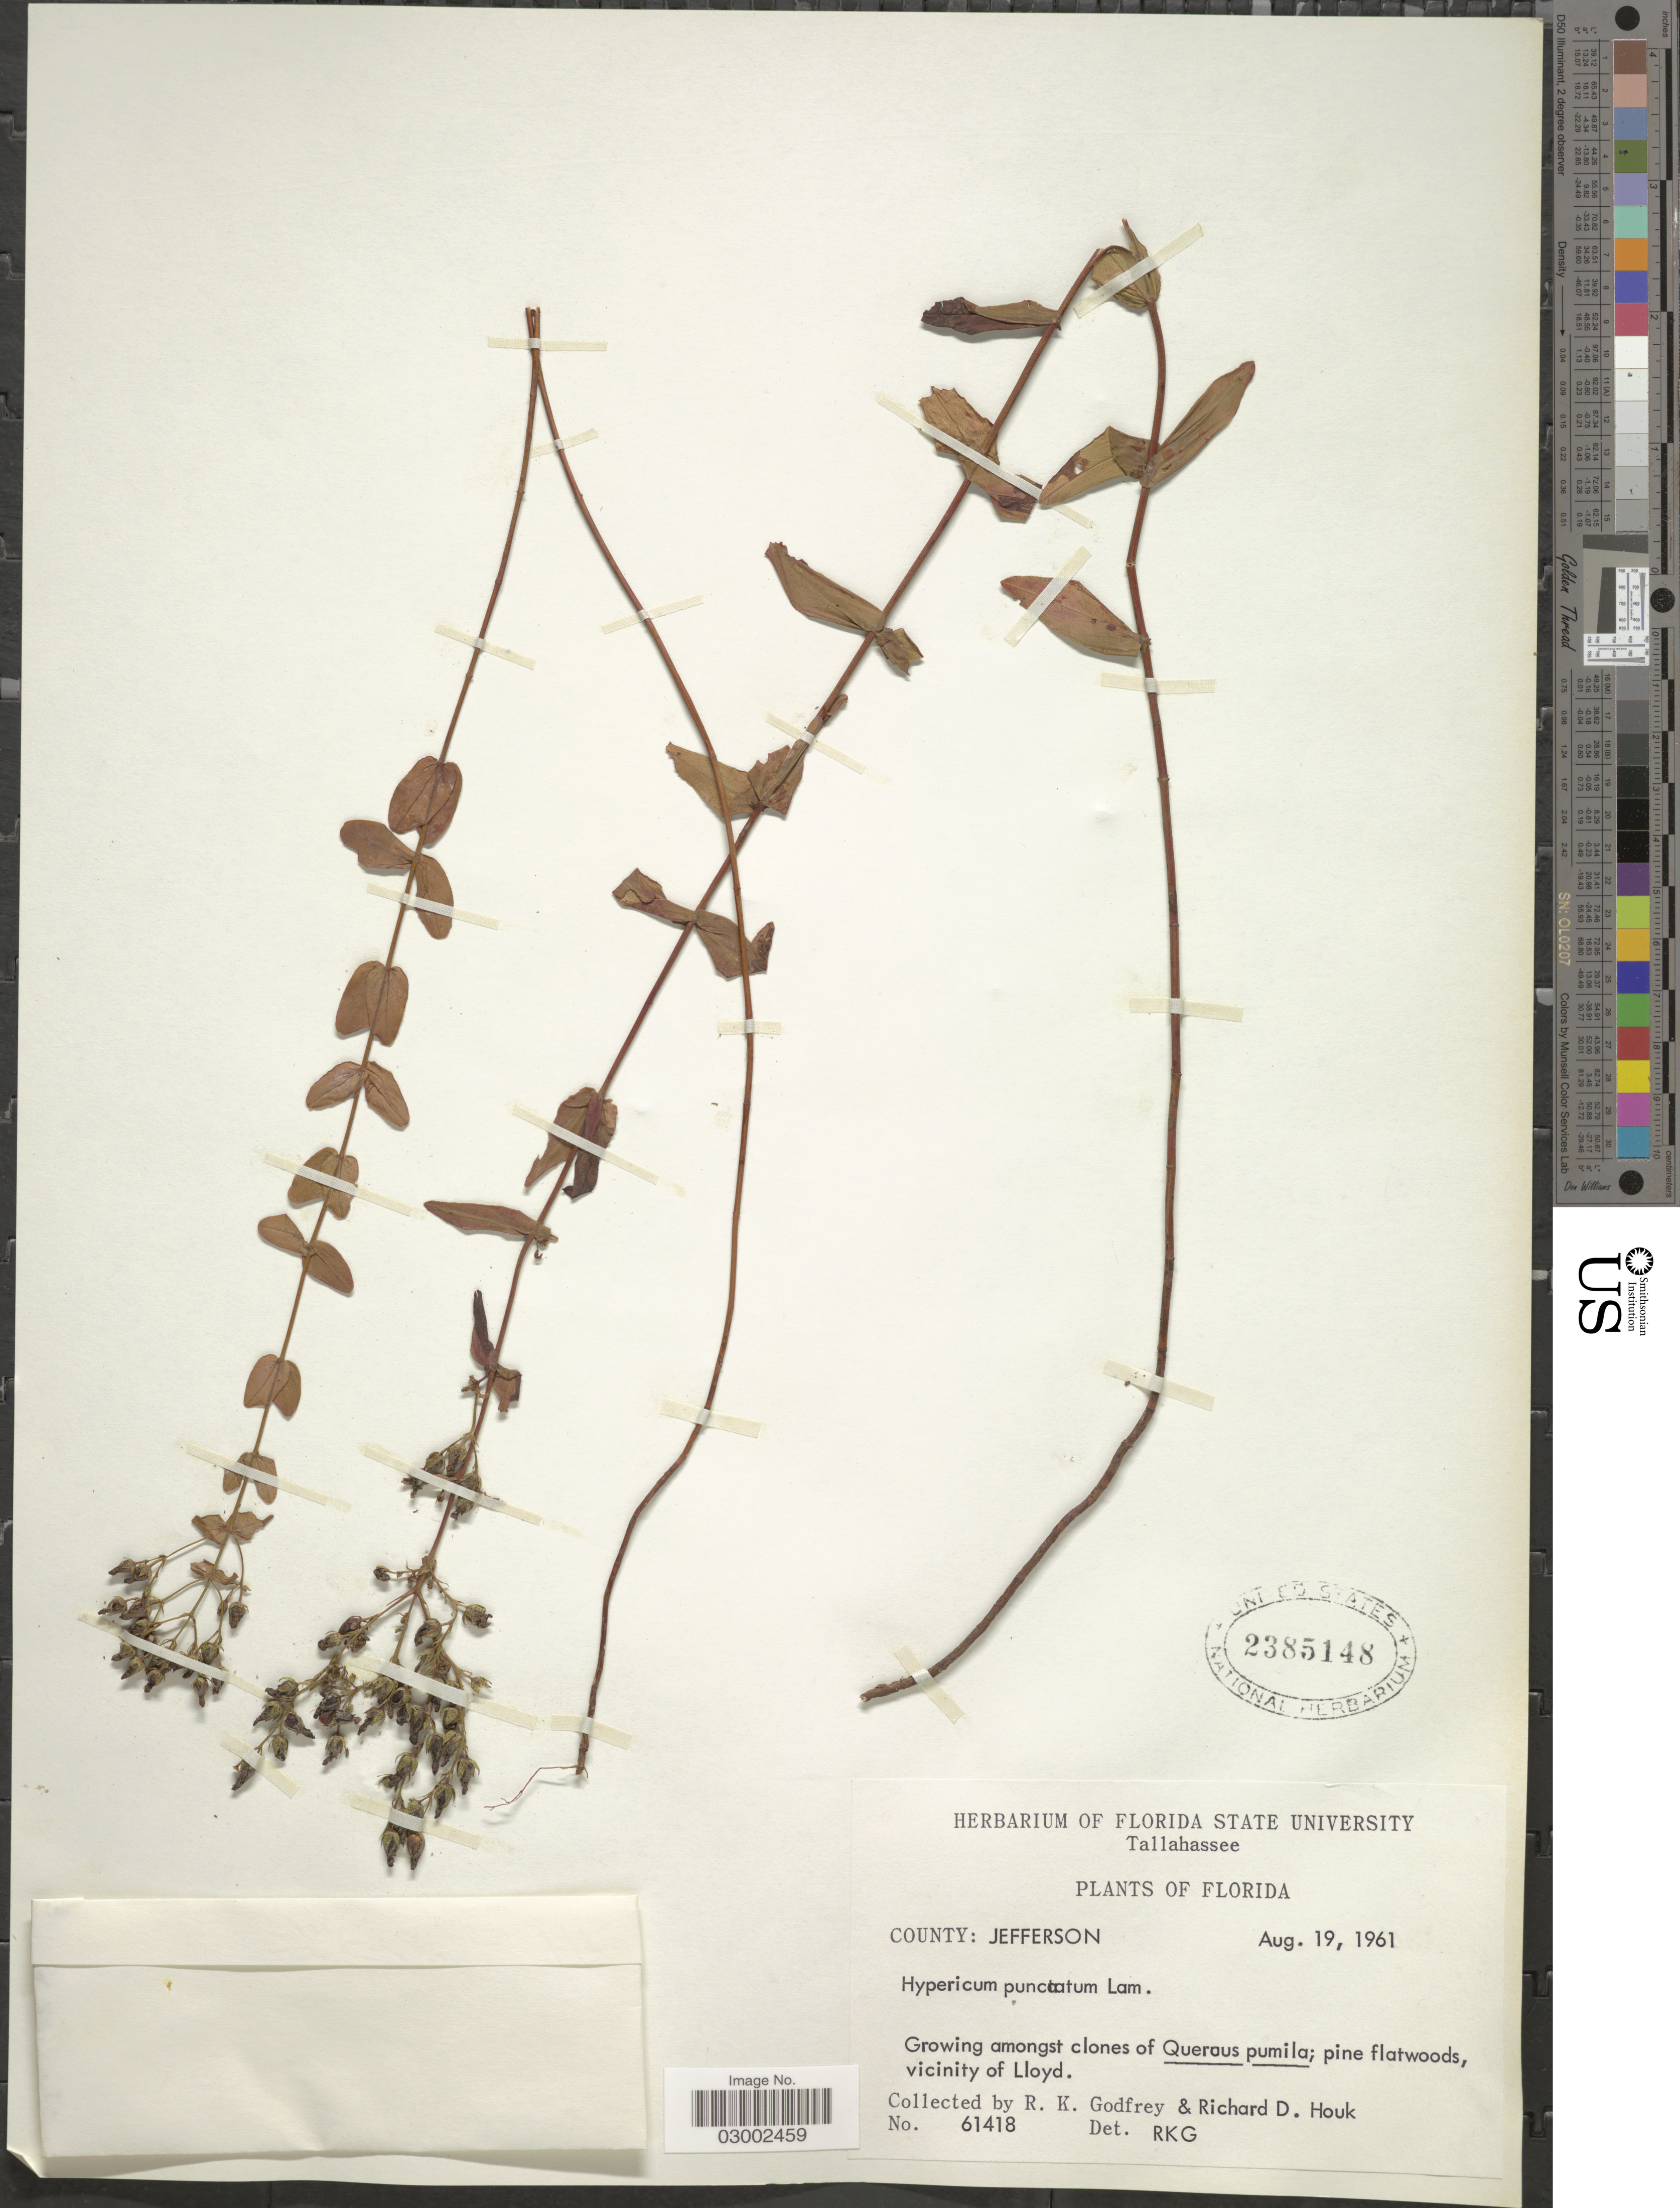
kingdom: Plantae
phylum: Tracheophyta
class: Magnoliopsida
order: Malpighiales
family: Hypericaceae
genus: Hypericum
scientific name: Hypericum punctatum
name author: Lam.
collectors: R. K. Godfrey & R. Houk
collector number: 61418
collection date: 1961-08-19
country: United States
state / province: Florida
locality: County: Jefferson. Vicinity of Lloyd.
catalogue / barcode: US 2385148